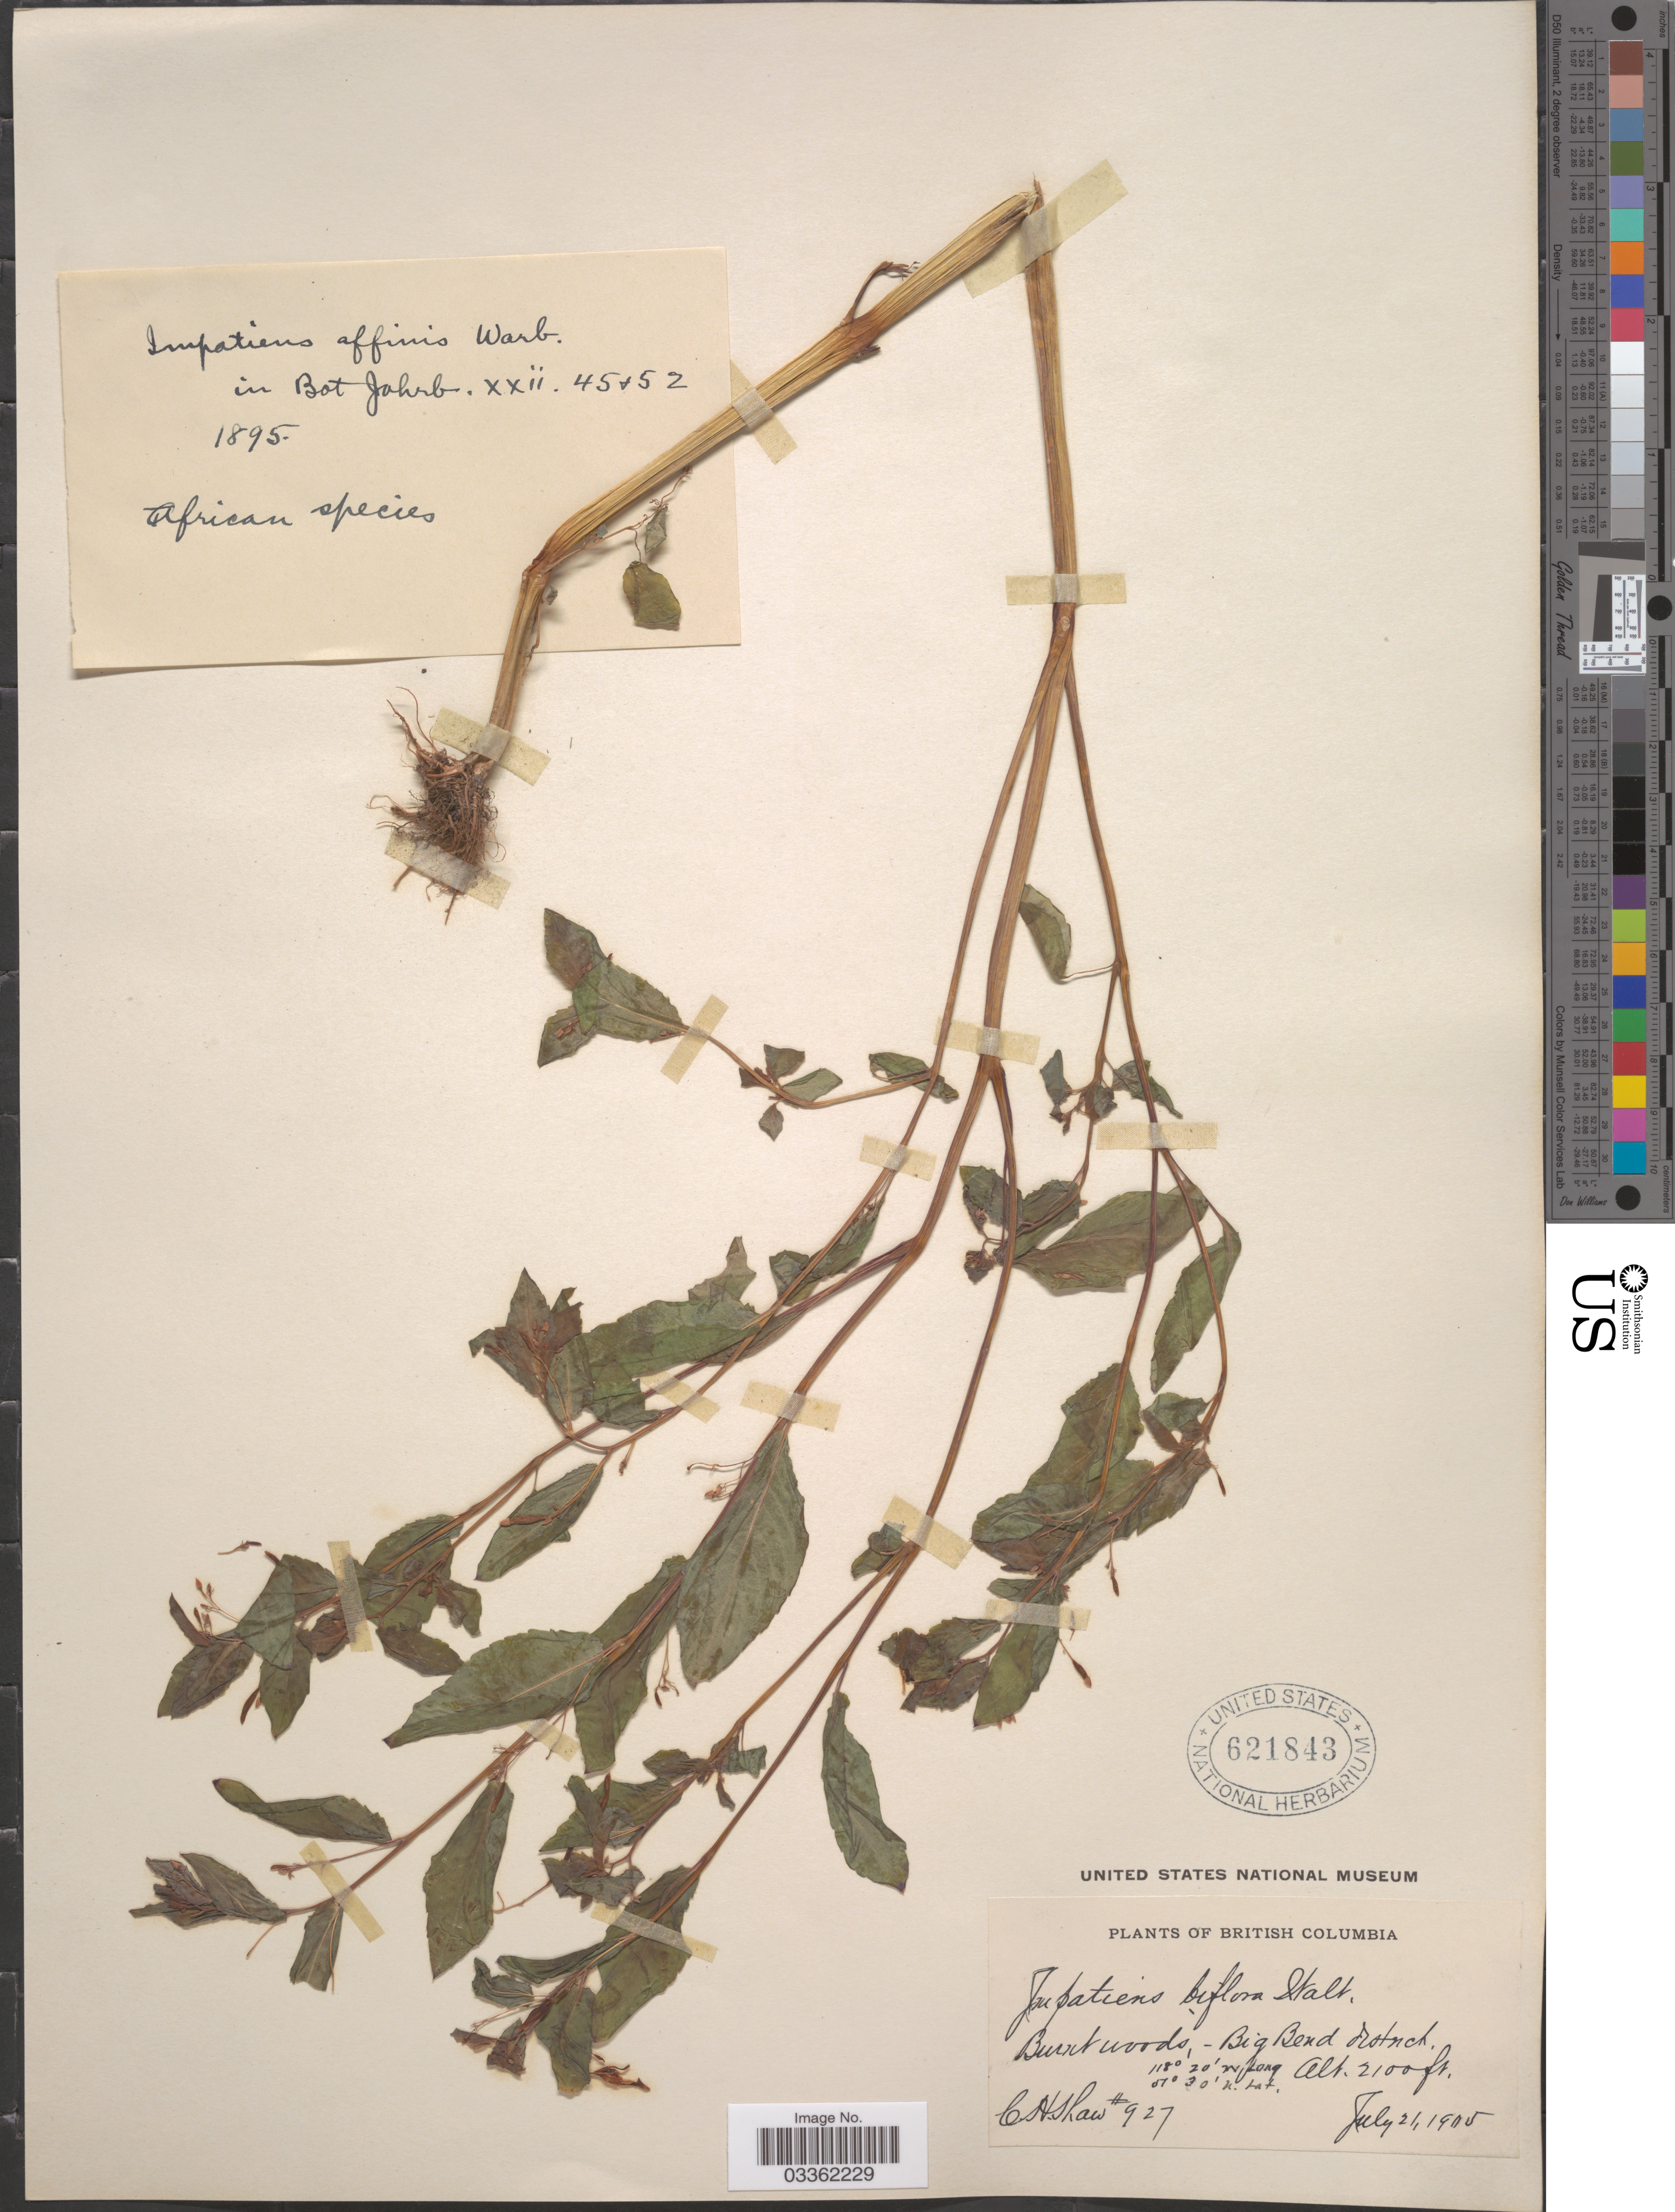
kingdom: Plantae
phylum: Tracheophyta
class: Magnoliopsida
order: Ericales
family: Balsaminaceae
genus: Impatiens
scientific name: Impatiens affinis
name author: Warb.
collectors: C. H. Shaw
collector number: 927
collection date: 1905-07-21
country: Canada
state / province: British Columbia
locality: Burnt woods, - Big Bend district.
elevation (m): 640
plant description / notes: Precise locality edit: Corrected "Big Bend dstnch" to "Big Bend district."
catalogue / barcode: US 621843